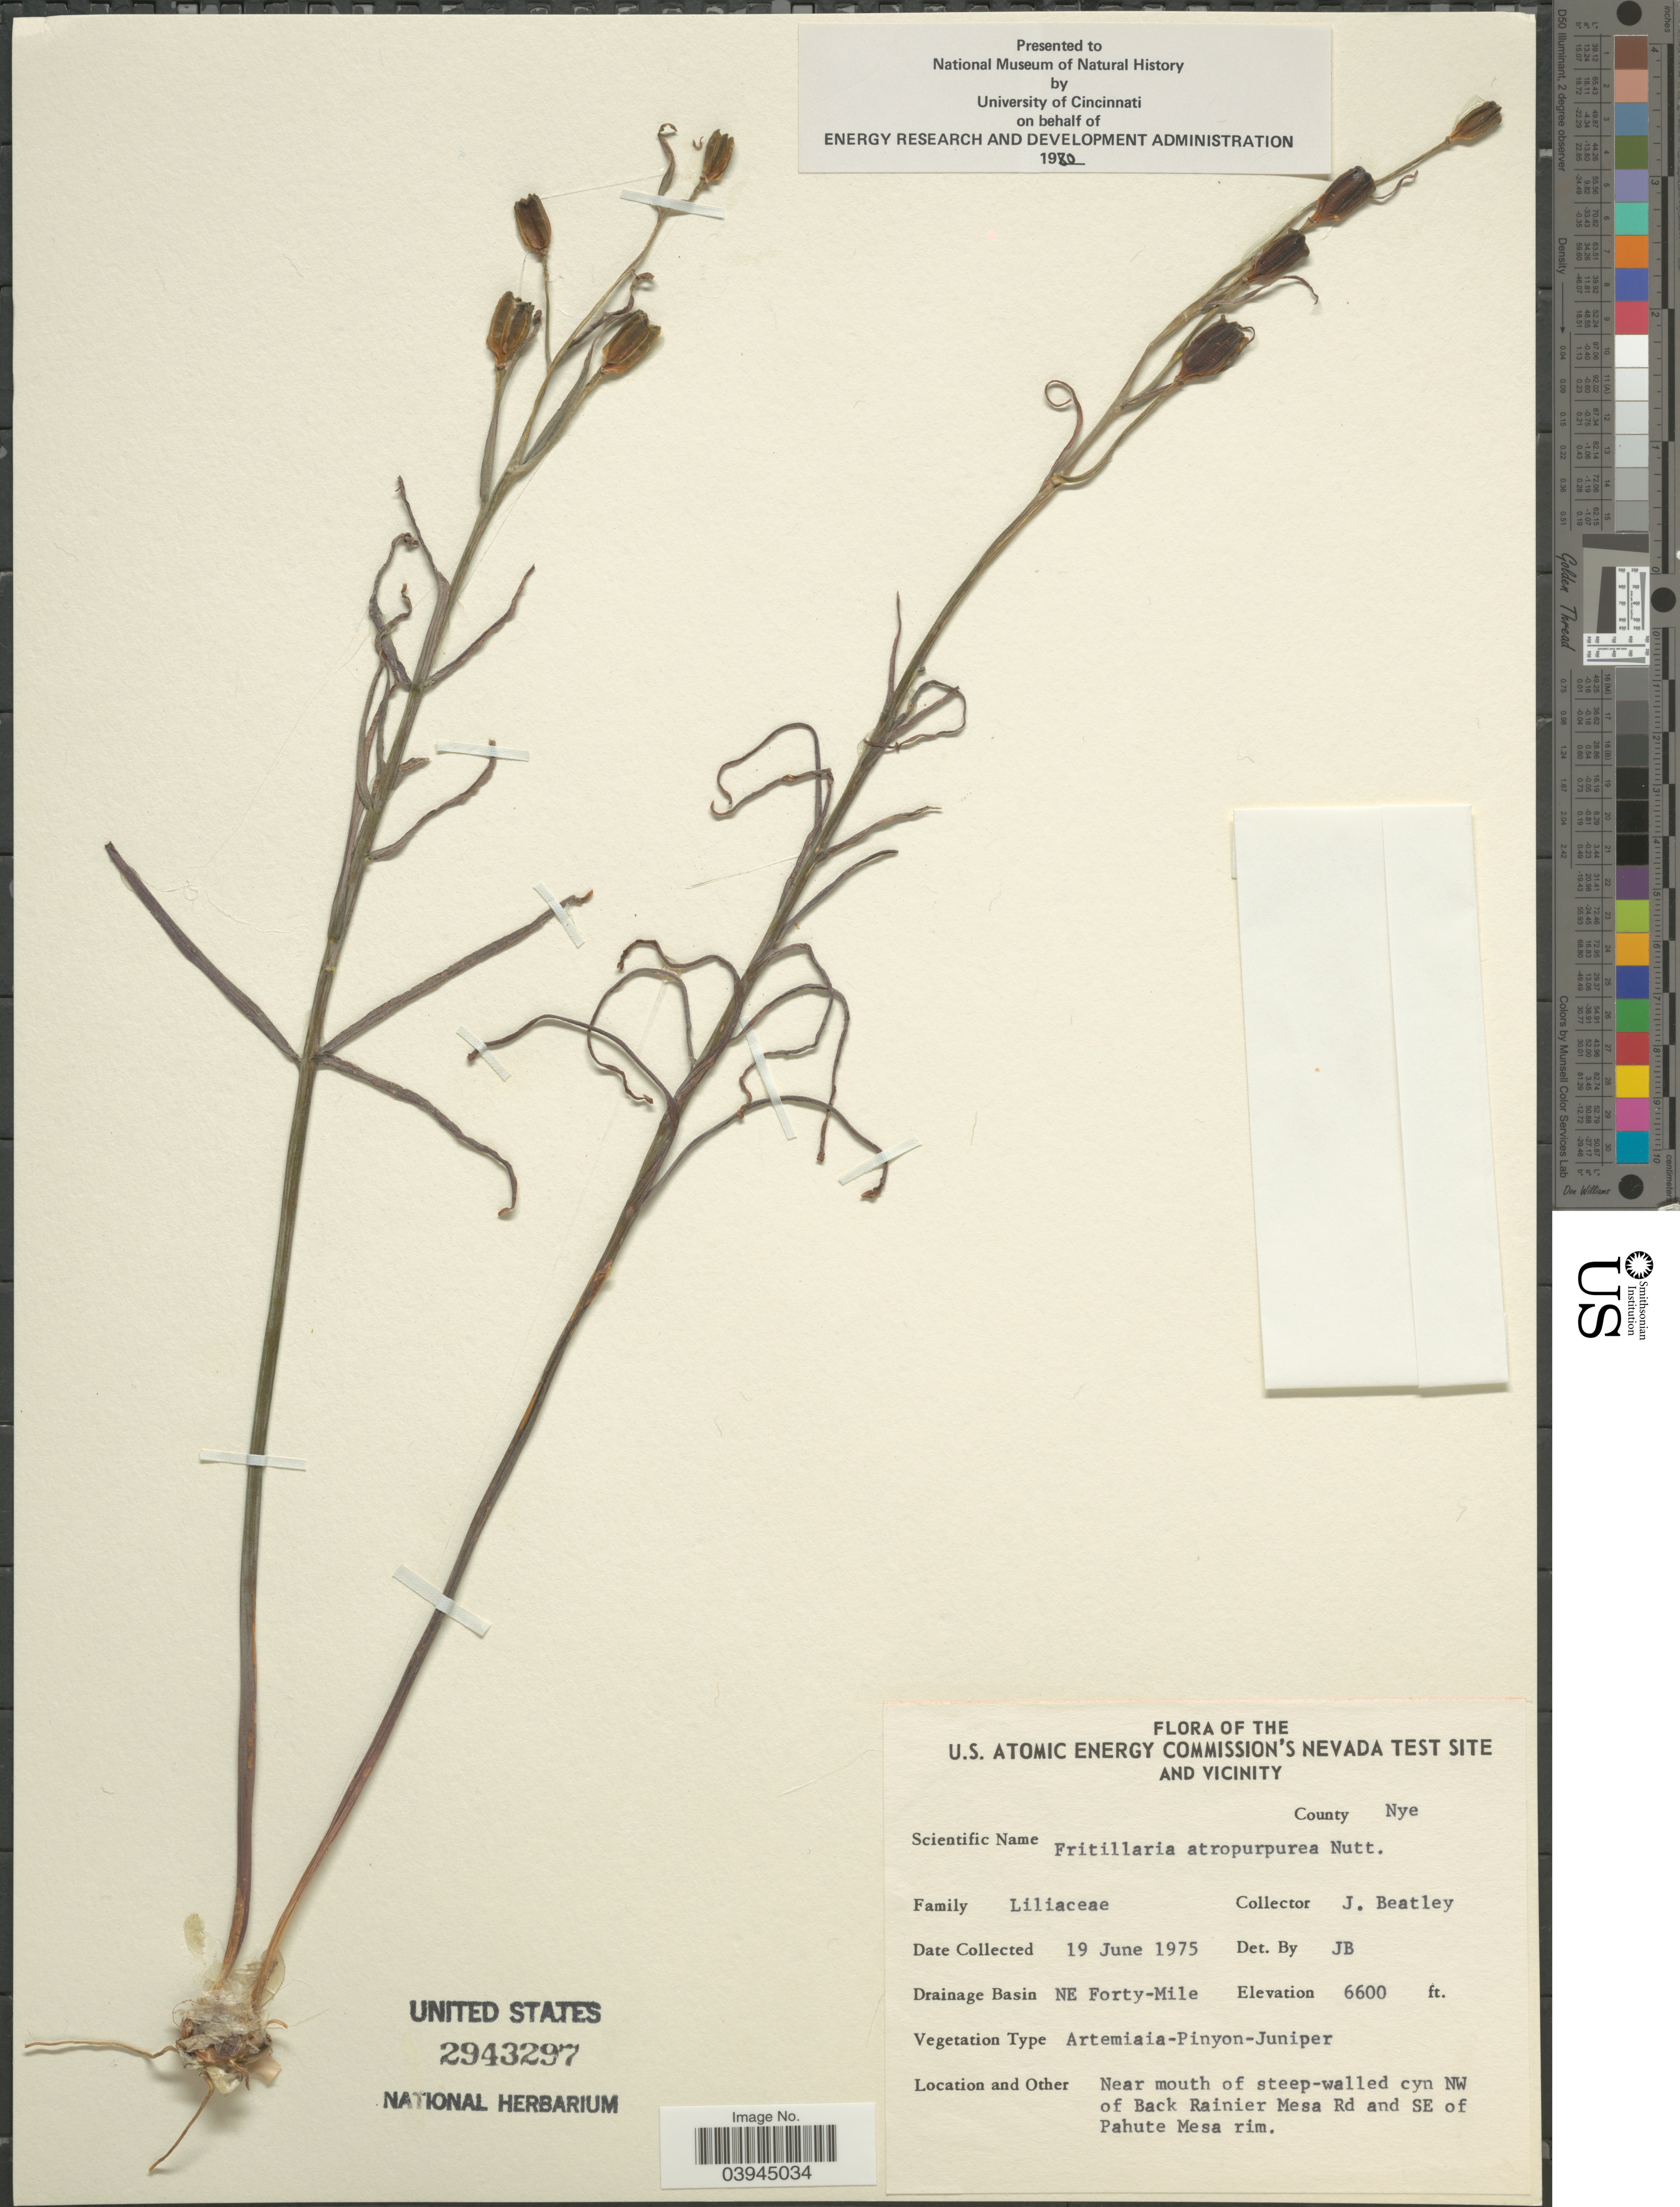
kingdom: Plantae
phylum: Tracheophyta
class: Liliopsida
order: Liliales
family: Liliaceae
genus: Fritillaria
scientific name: Fritillaria atropurpurea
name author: Nutt.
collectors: J. C. Beatley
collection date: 1975-06-19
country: United States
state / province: Nevada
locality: The U.S. Atomic Energy Commission's Nevada Test Site and Vicinity. County Nye. Drainage Basin NE Forty-Mile. Near mouth of steep-walled cyn NW of Back Rainier Mesa Rd and SE of Pahute Mesa rim.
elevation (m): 2012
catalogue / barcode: US 2943297